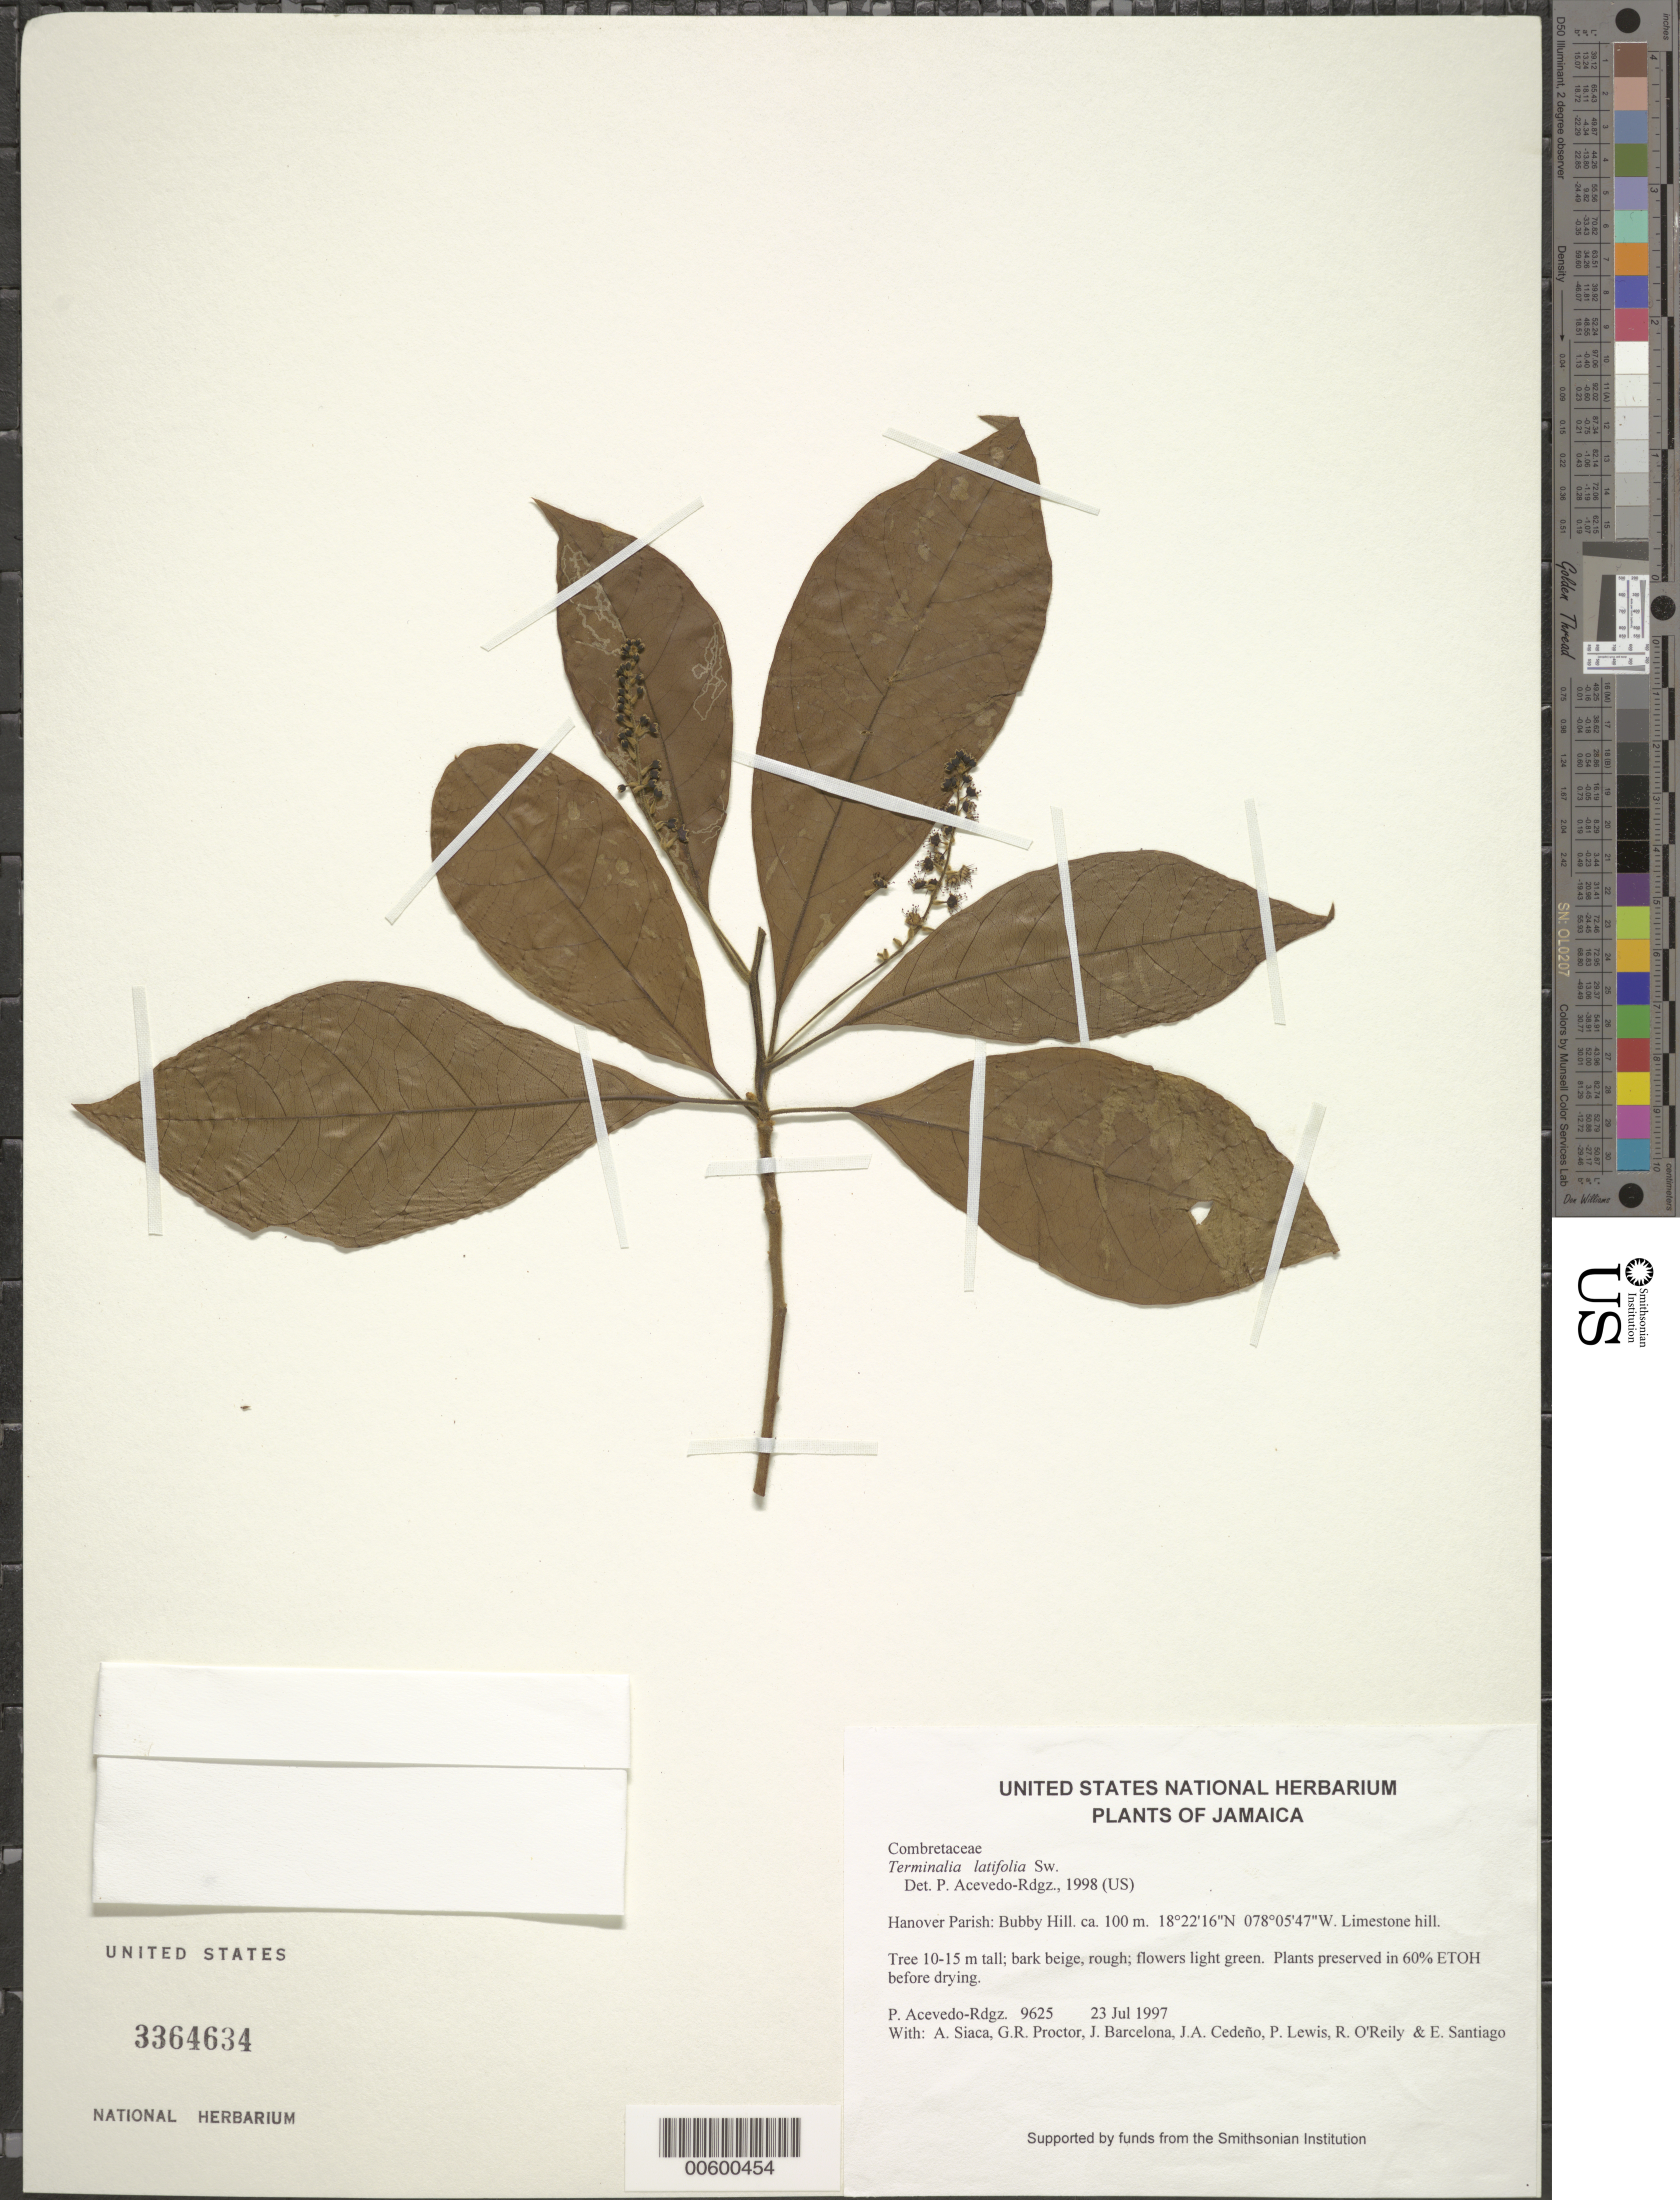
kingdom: Plantae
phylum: Tracheophyta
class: Magnoliopsida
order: Myrtales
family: Combretaceae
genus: Terminalia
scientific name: Terminalia latifolia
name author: Sw.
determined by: Acevedo-Rodríguez, P., (BOT), Smithsonian Institution - National Museum of Natural History (UNITED STATES)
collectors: P. Acevedo-Rodr., A. Siaca, G. R. Proctor, J. Barcelona, J. A. Cedeño M., P. Lewis & R. O'Reilly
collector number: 9625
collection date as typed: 23 Jul 1997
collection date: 1997-07-23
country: Jamaica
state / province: Hanover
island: Jamaica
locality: Hanover Parish: Bubby Hill.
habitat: Limestone hill.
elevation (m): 100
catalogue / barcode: US 3364634